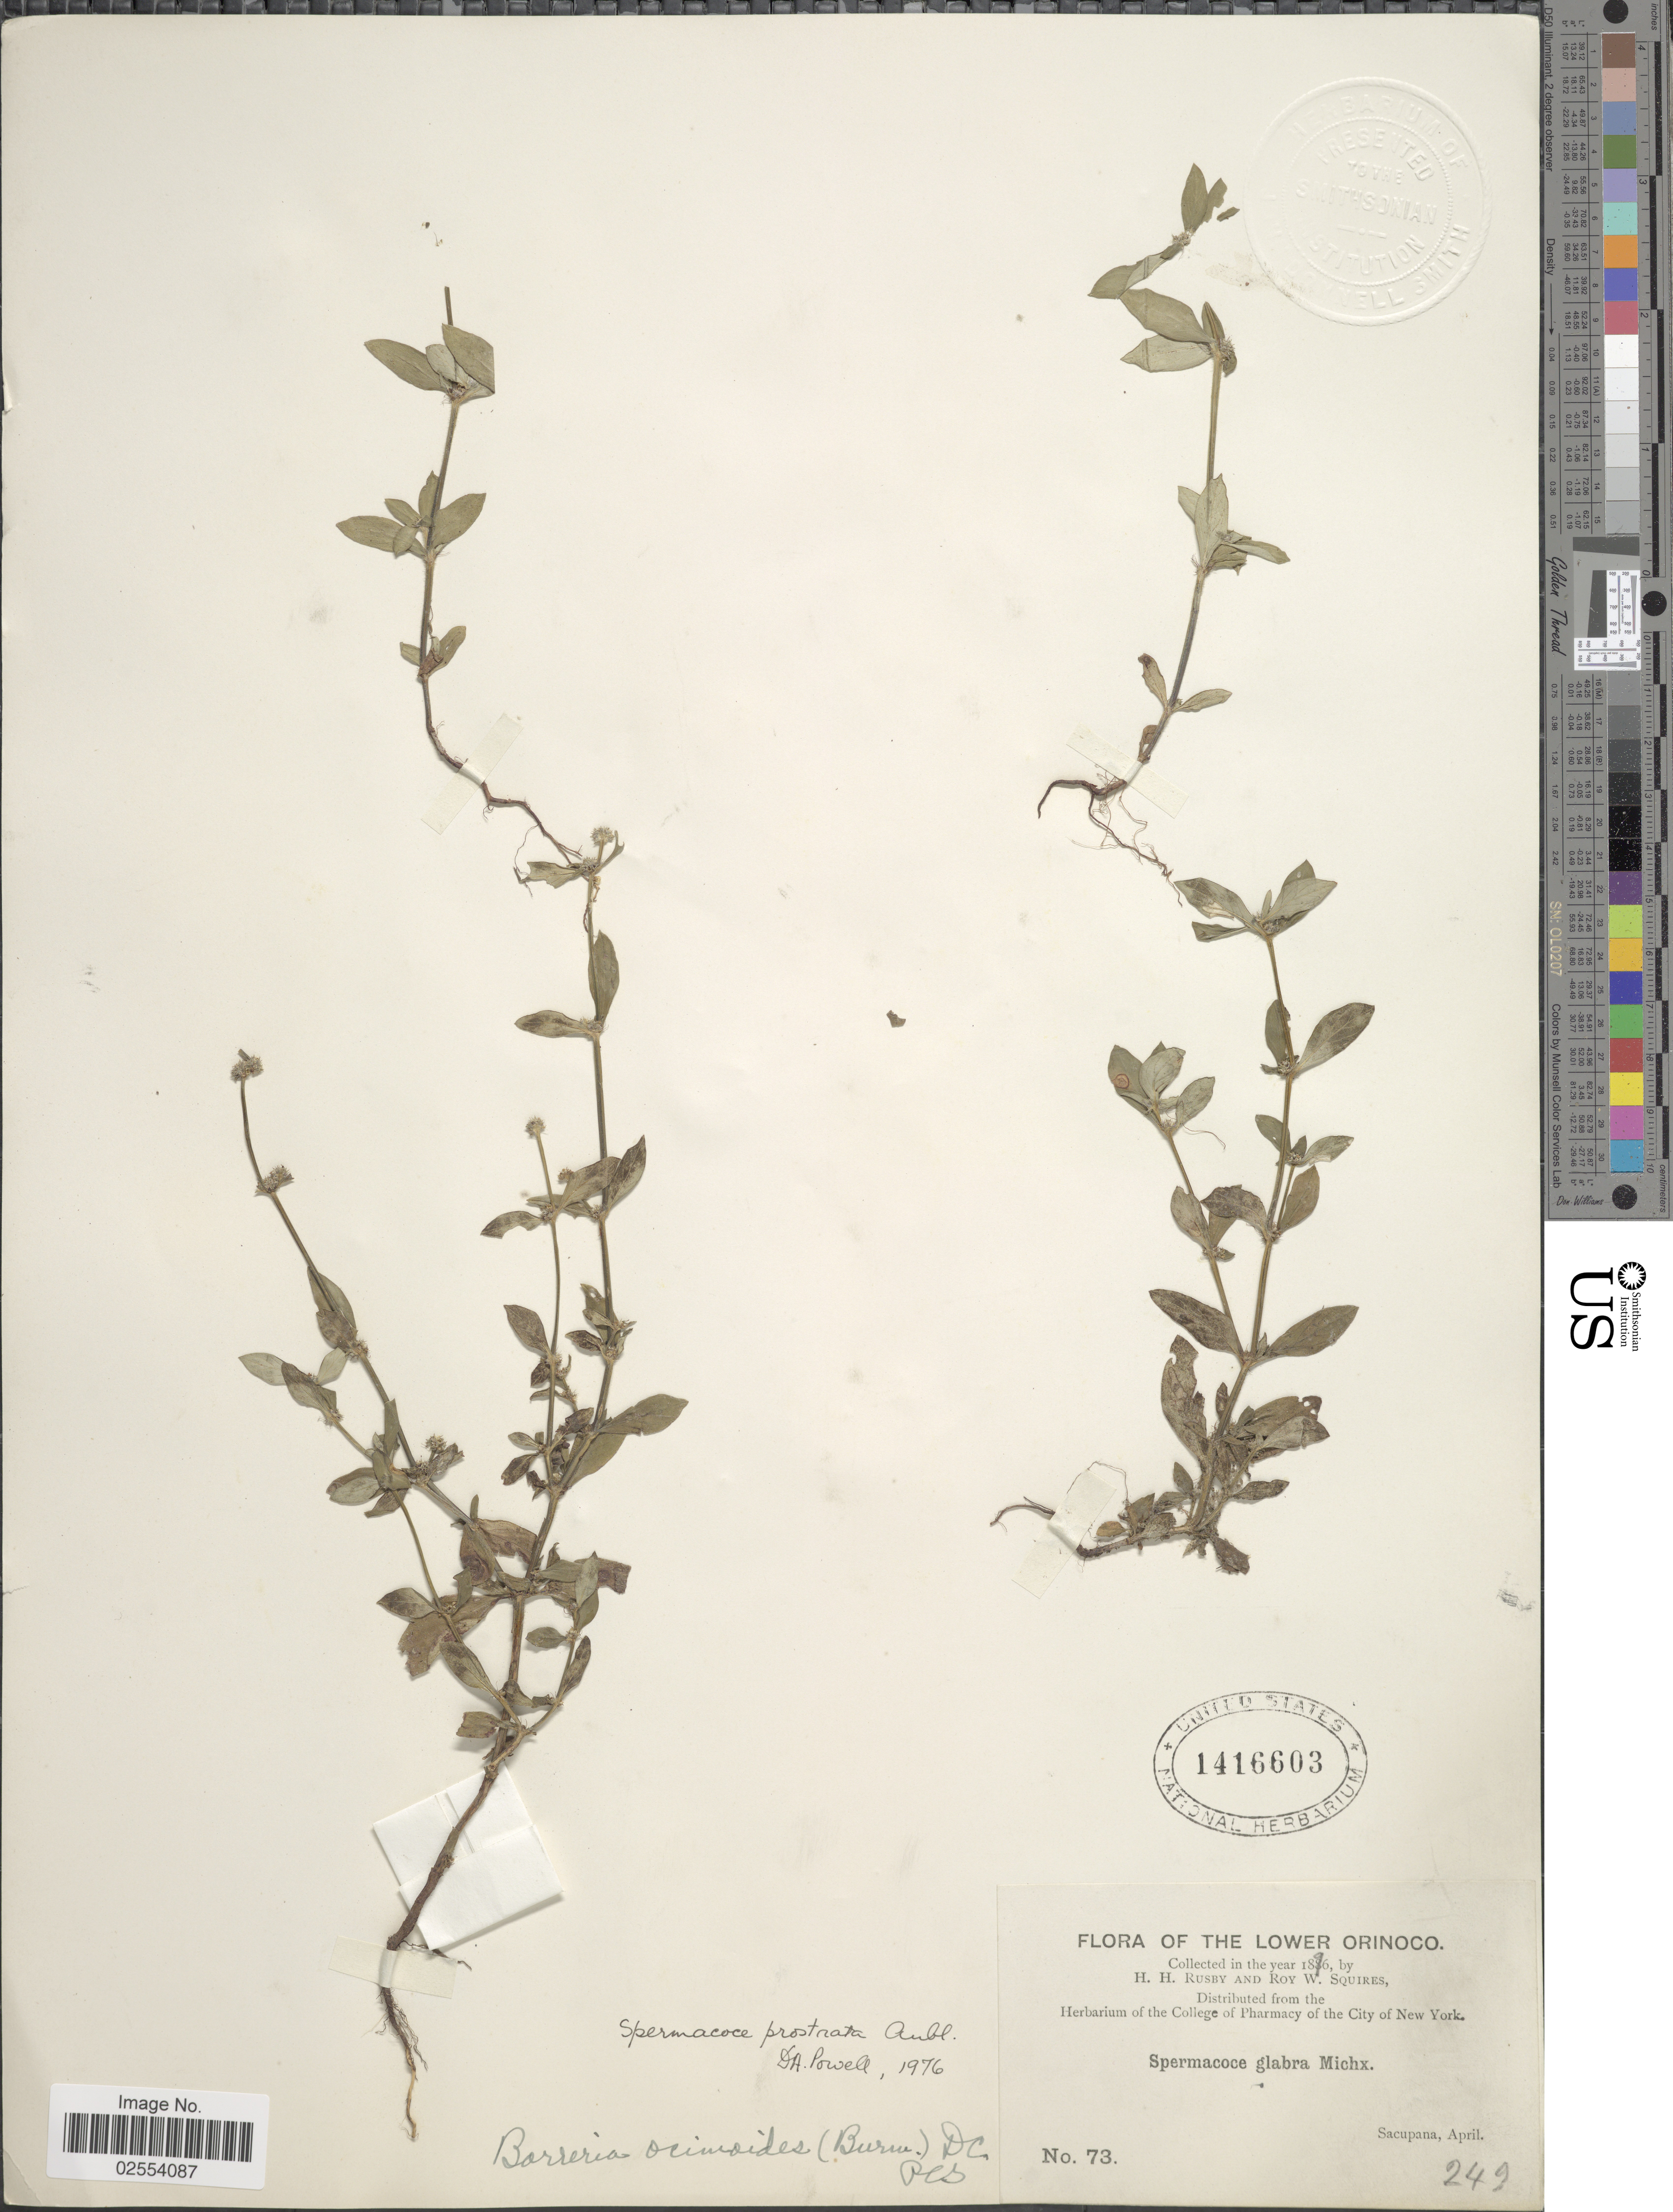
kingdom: Plantae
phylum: Tracheophyta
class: Magnoliopsida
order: Gentianales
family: Rubiaceae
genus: Spermacoce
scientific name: Spermacoce prostrata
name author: Aubl.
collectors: H. H. Rusby & R. Squires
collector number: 73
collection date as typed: April 1896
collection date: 1896-04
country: Venezuela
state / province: Delta Amacuro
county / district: Antonio Díaz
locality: Lower Orinoco, Sacupana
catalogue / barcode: US 1416603